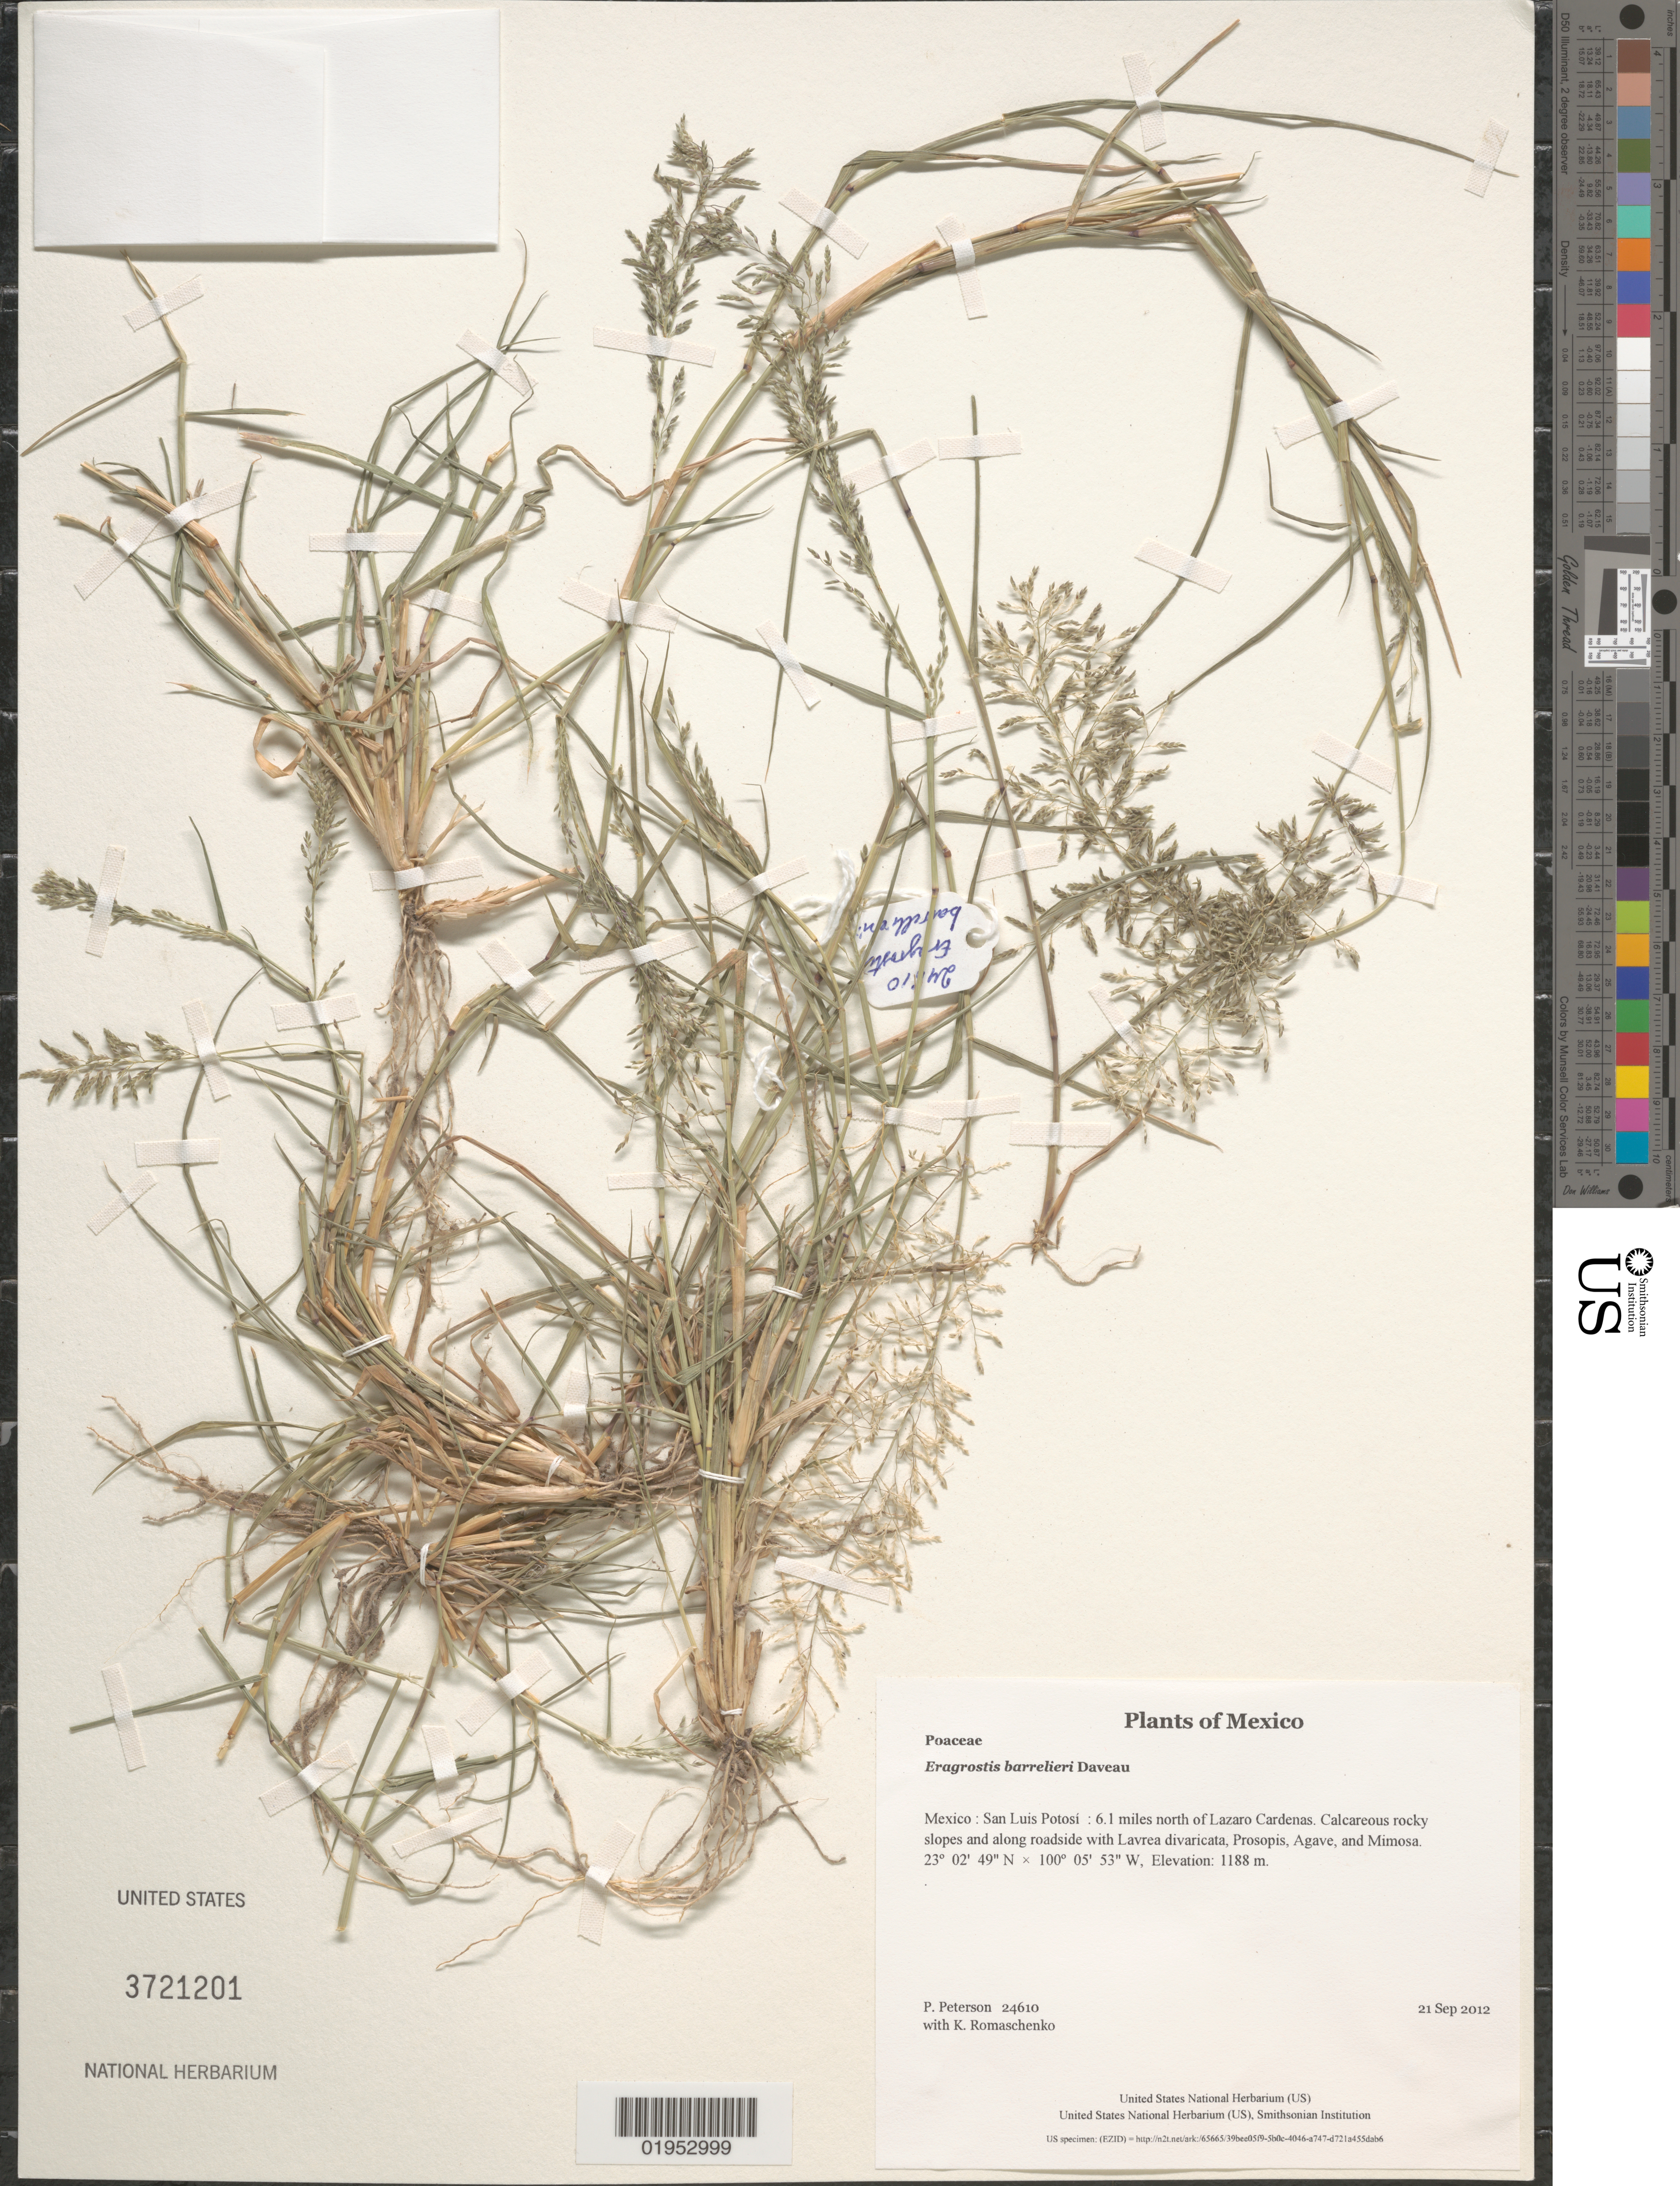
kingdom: Plantae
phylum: Tracheophyta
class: Liliopsida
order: Poales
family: Poaceae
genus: Eragrostis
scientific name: Eragrostis barrelieri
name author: Daveau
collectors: P. M. Peterson & K. Romaschenko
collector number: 24610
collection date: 2012-09-21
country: Mexico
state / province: San Luis Potosí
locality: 6.1 miles north of Lazaro Cardenas.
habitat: Calcareous rocky slopes and along roadside with Lavrea divaricata, Prosopis, Agave, and Mimosa.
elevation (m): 1188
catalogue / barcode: US 3721201